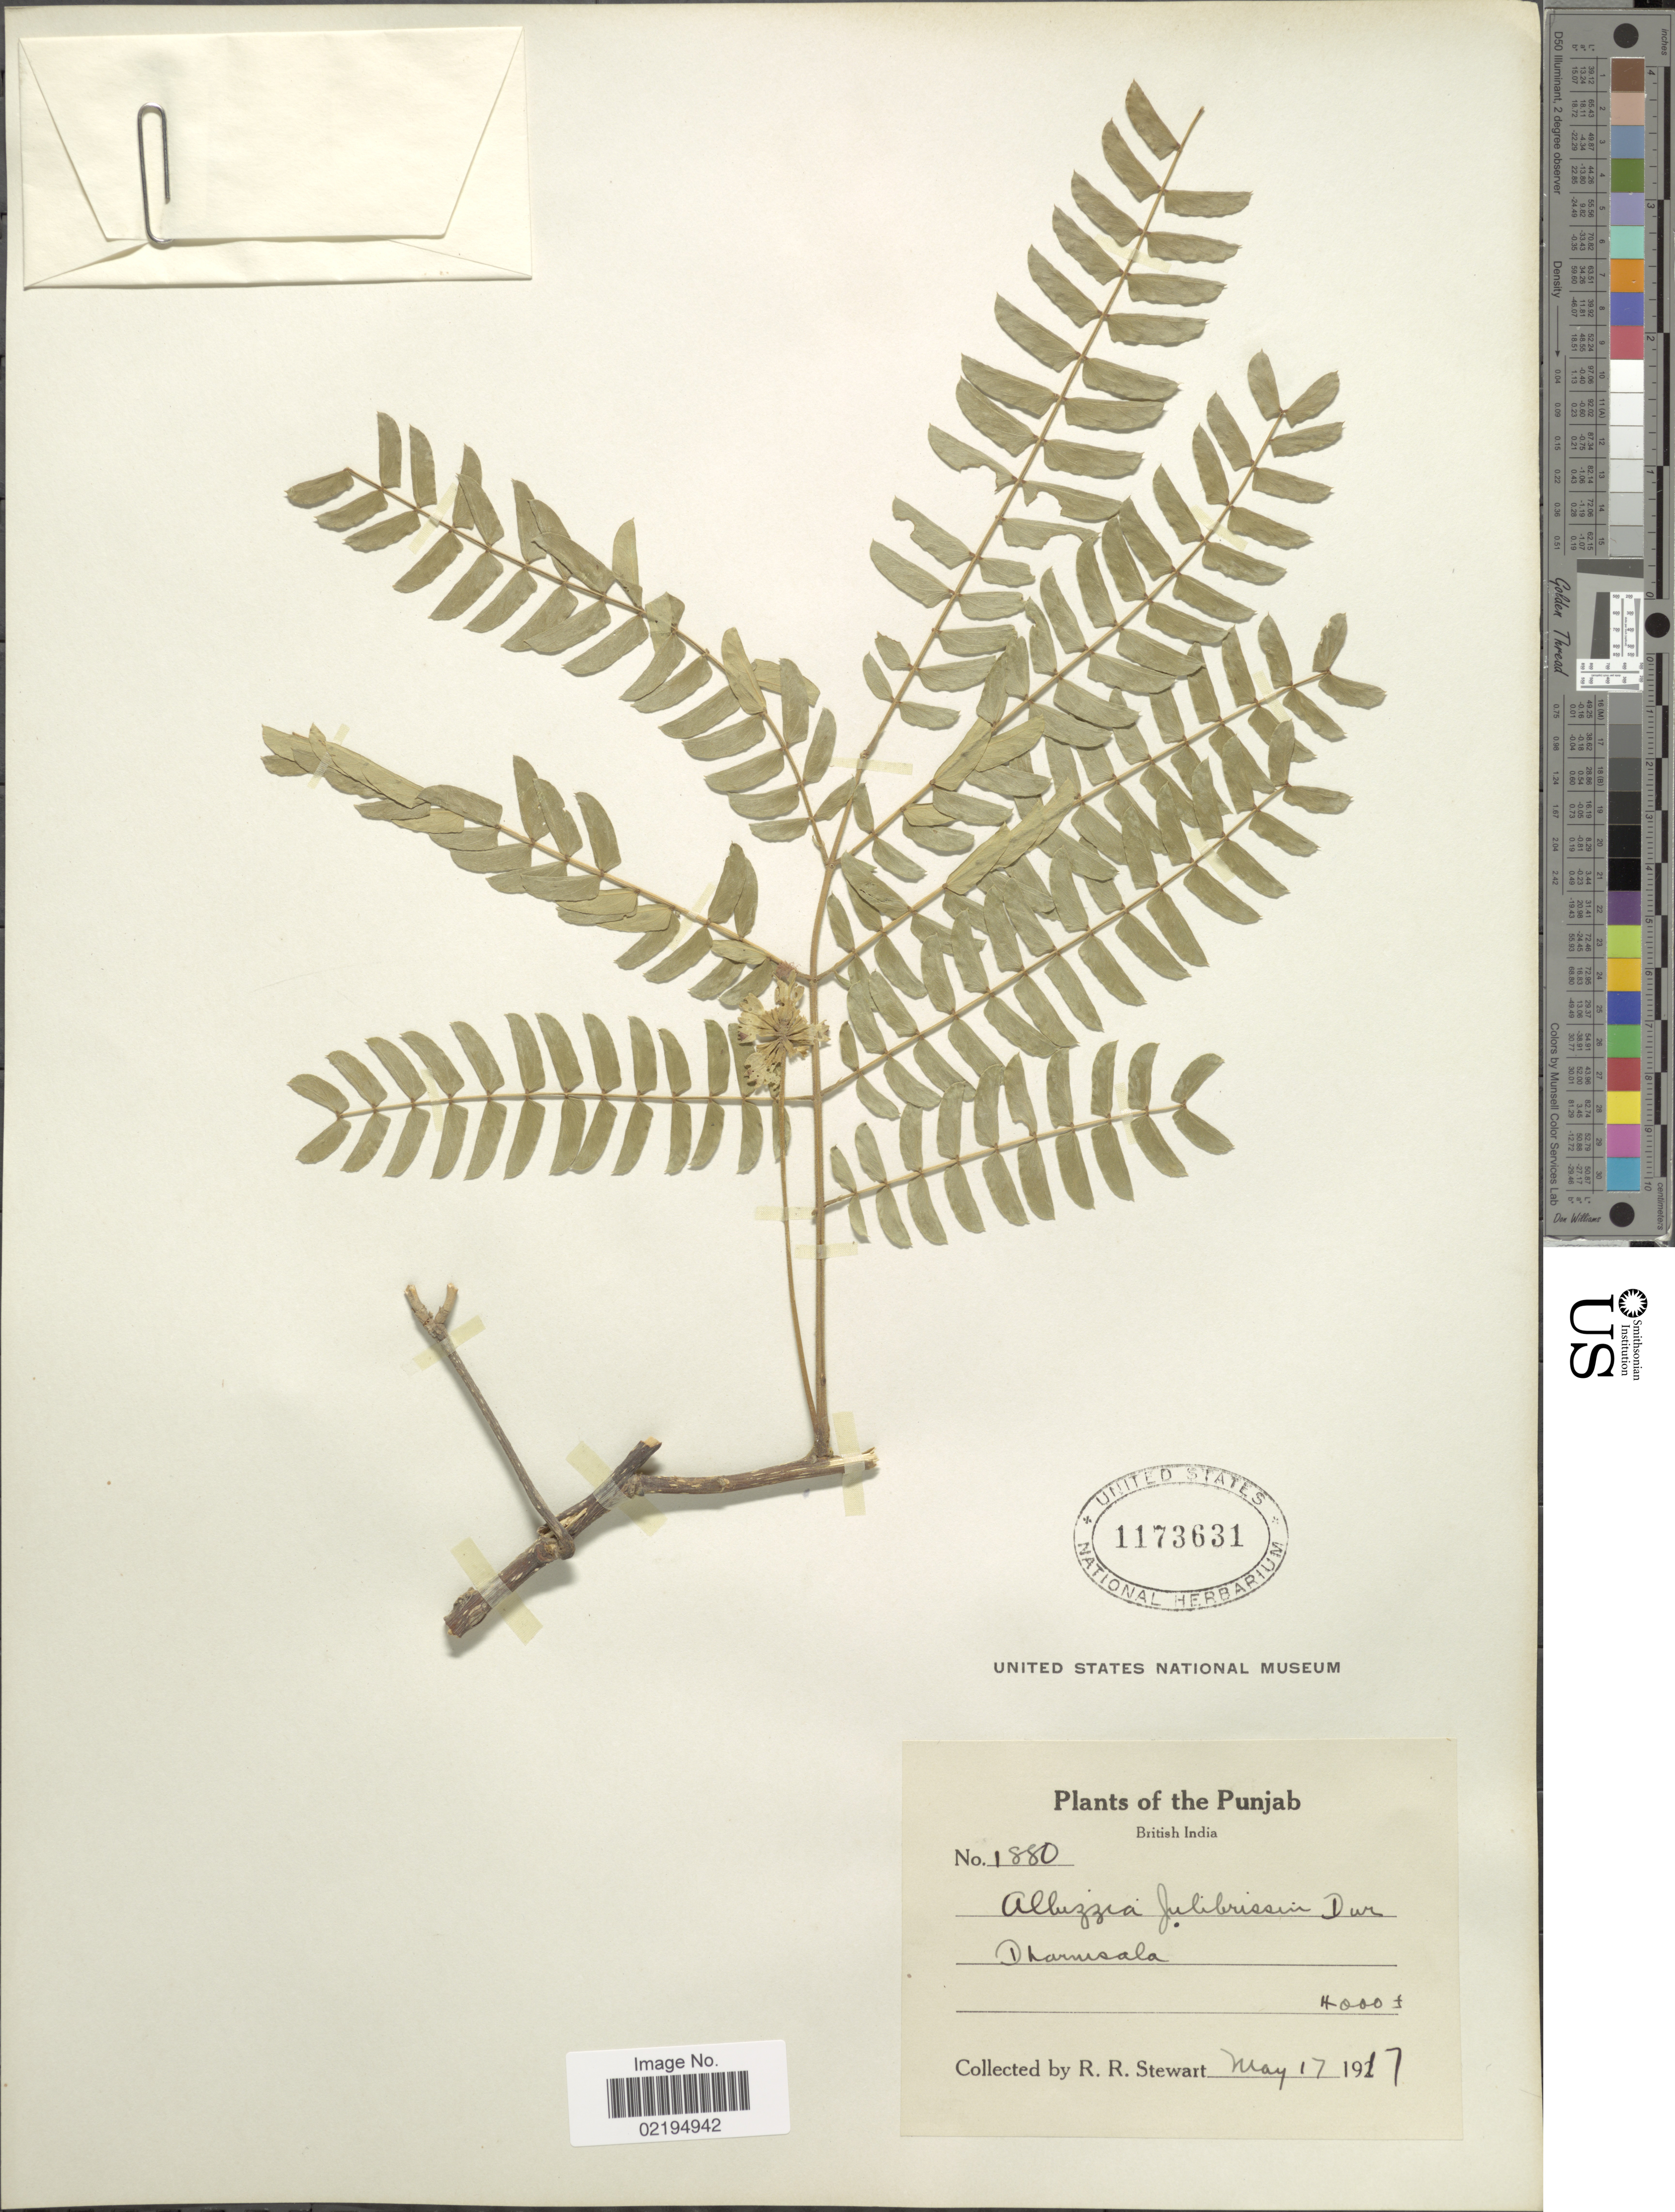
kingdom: Plantae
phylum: Tracheophyta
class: Magnoliopsida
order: Fabales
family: Fabaceae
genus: Albizia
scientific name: Albizia julibrissin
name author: Durazz.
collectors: R. R. Stewart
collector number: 1880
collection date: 1917-05-17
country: India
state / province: Punjab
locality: British India, Dharamsala.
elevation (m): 1219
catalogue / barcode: US 1173631